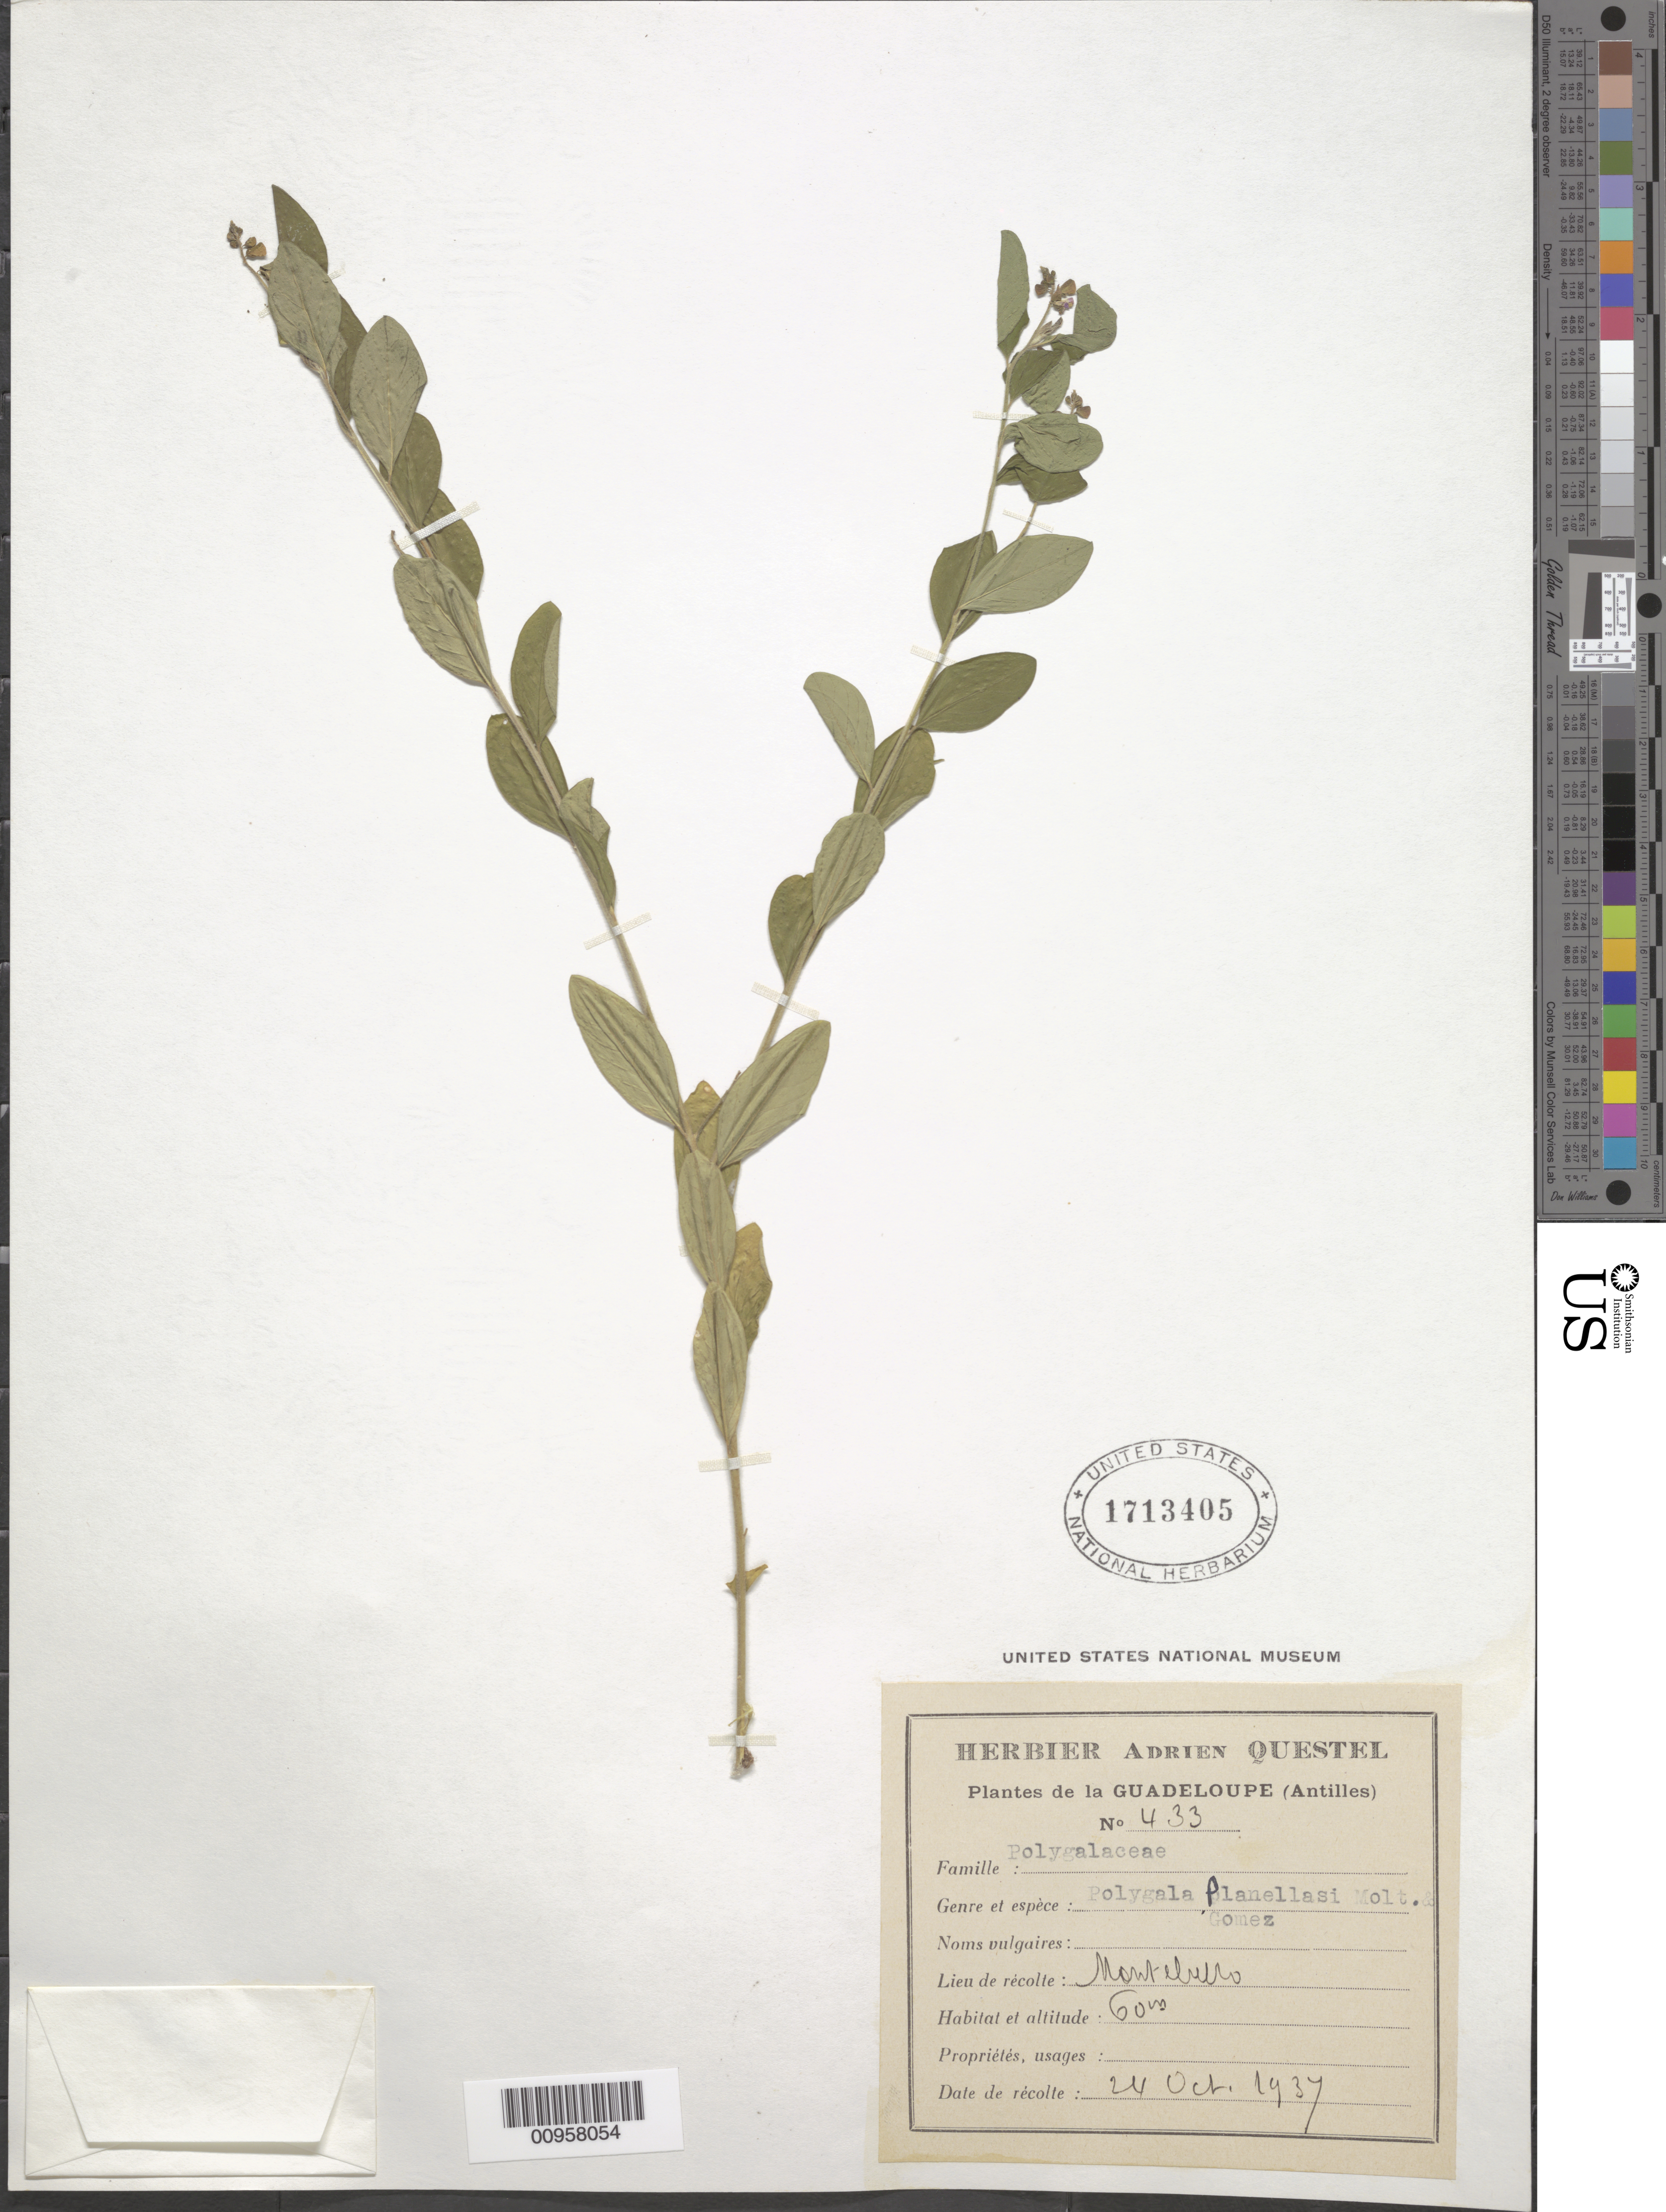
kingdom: Plantae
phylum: Tracheophyta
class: Magnoliopsida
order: Fabales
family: Polygalaceae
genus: Polygala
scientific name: Polygala planellasi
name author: Molinet & M. Gómez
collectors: A. Questel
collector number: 433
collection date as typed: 24 Oct 1937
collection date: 1937-10-24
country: Guadeloupe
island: Basse Terre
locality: Montebello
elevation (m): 60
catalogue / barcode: US 1713405